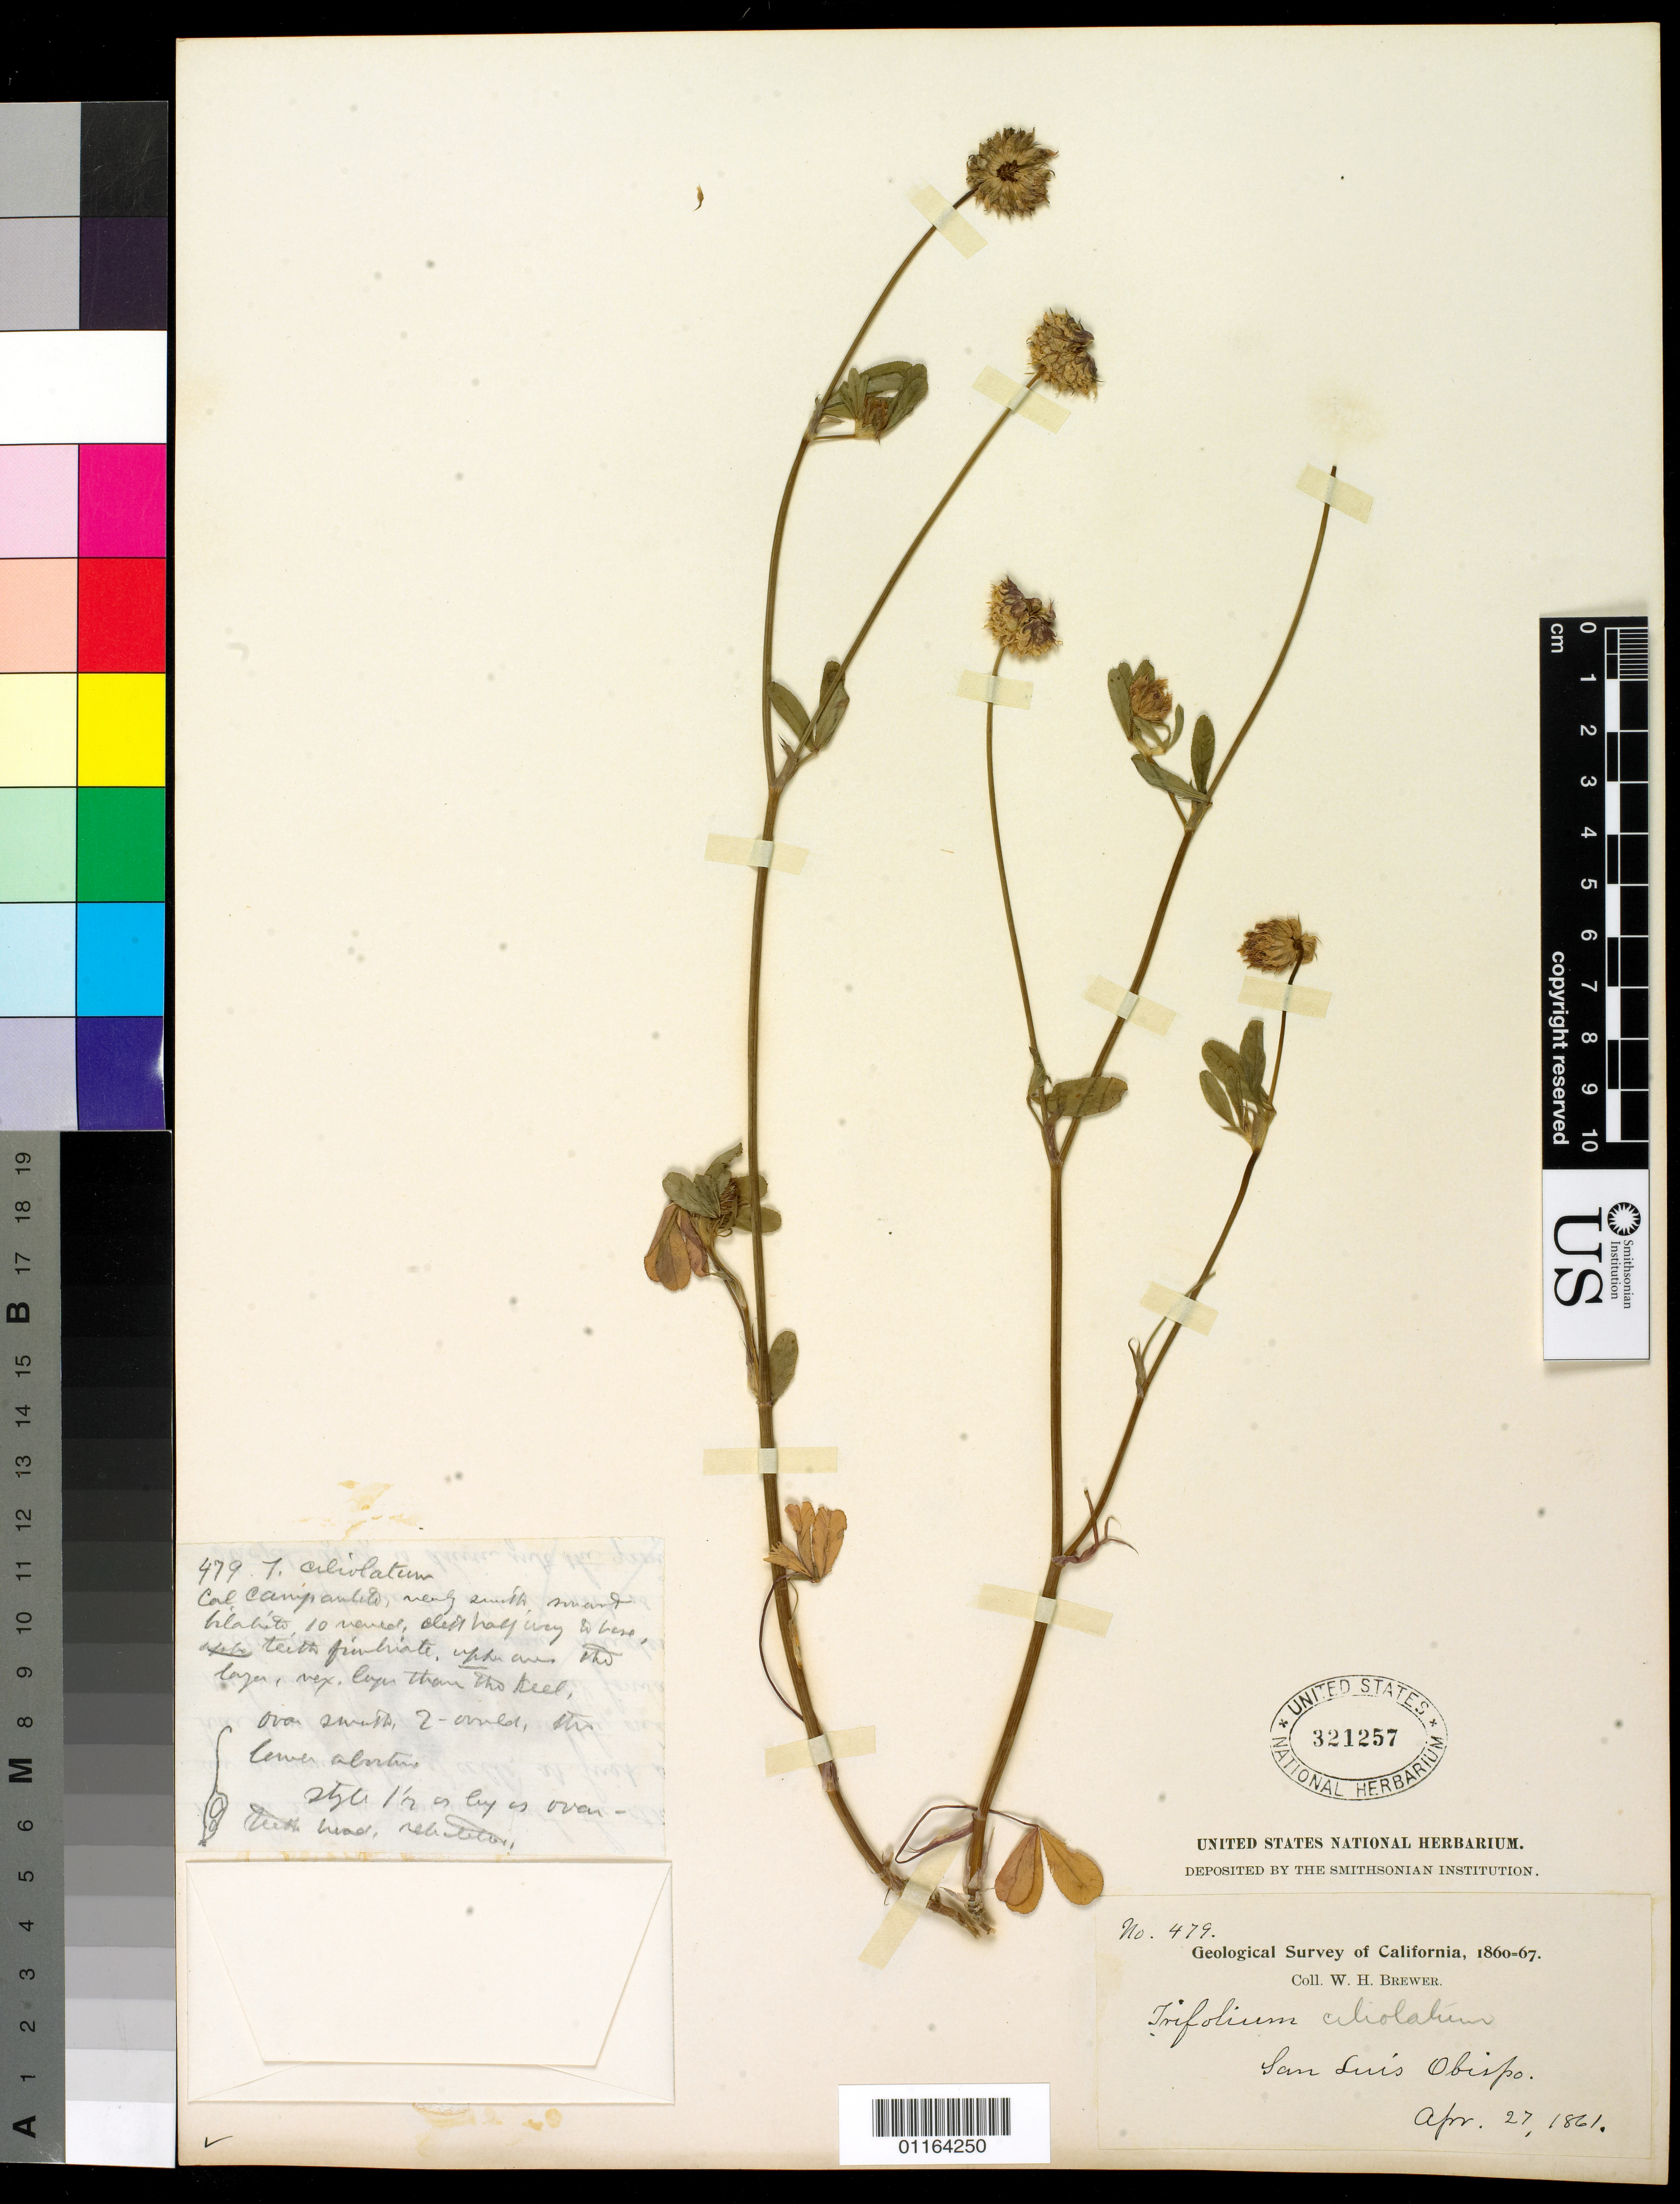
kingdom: Plantae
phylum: Tracheophyta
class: Magnoliopsida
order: Fabales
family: Fabaceae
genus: Trifolium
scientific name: Trifolium ciliolatum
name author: Benth.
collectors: W. H. Brewer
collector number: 479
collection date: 1861-04-27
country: United States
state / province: California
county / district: San Luis Obispo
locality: San Luis Obispo.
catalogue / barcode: US 321257